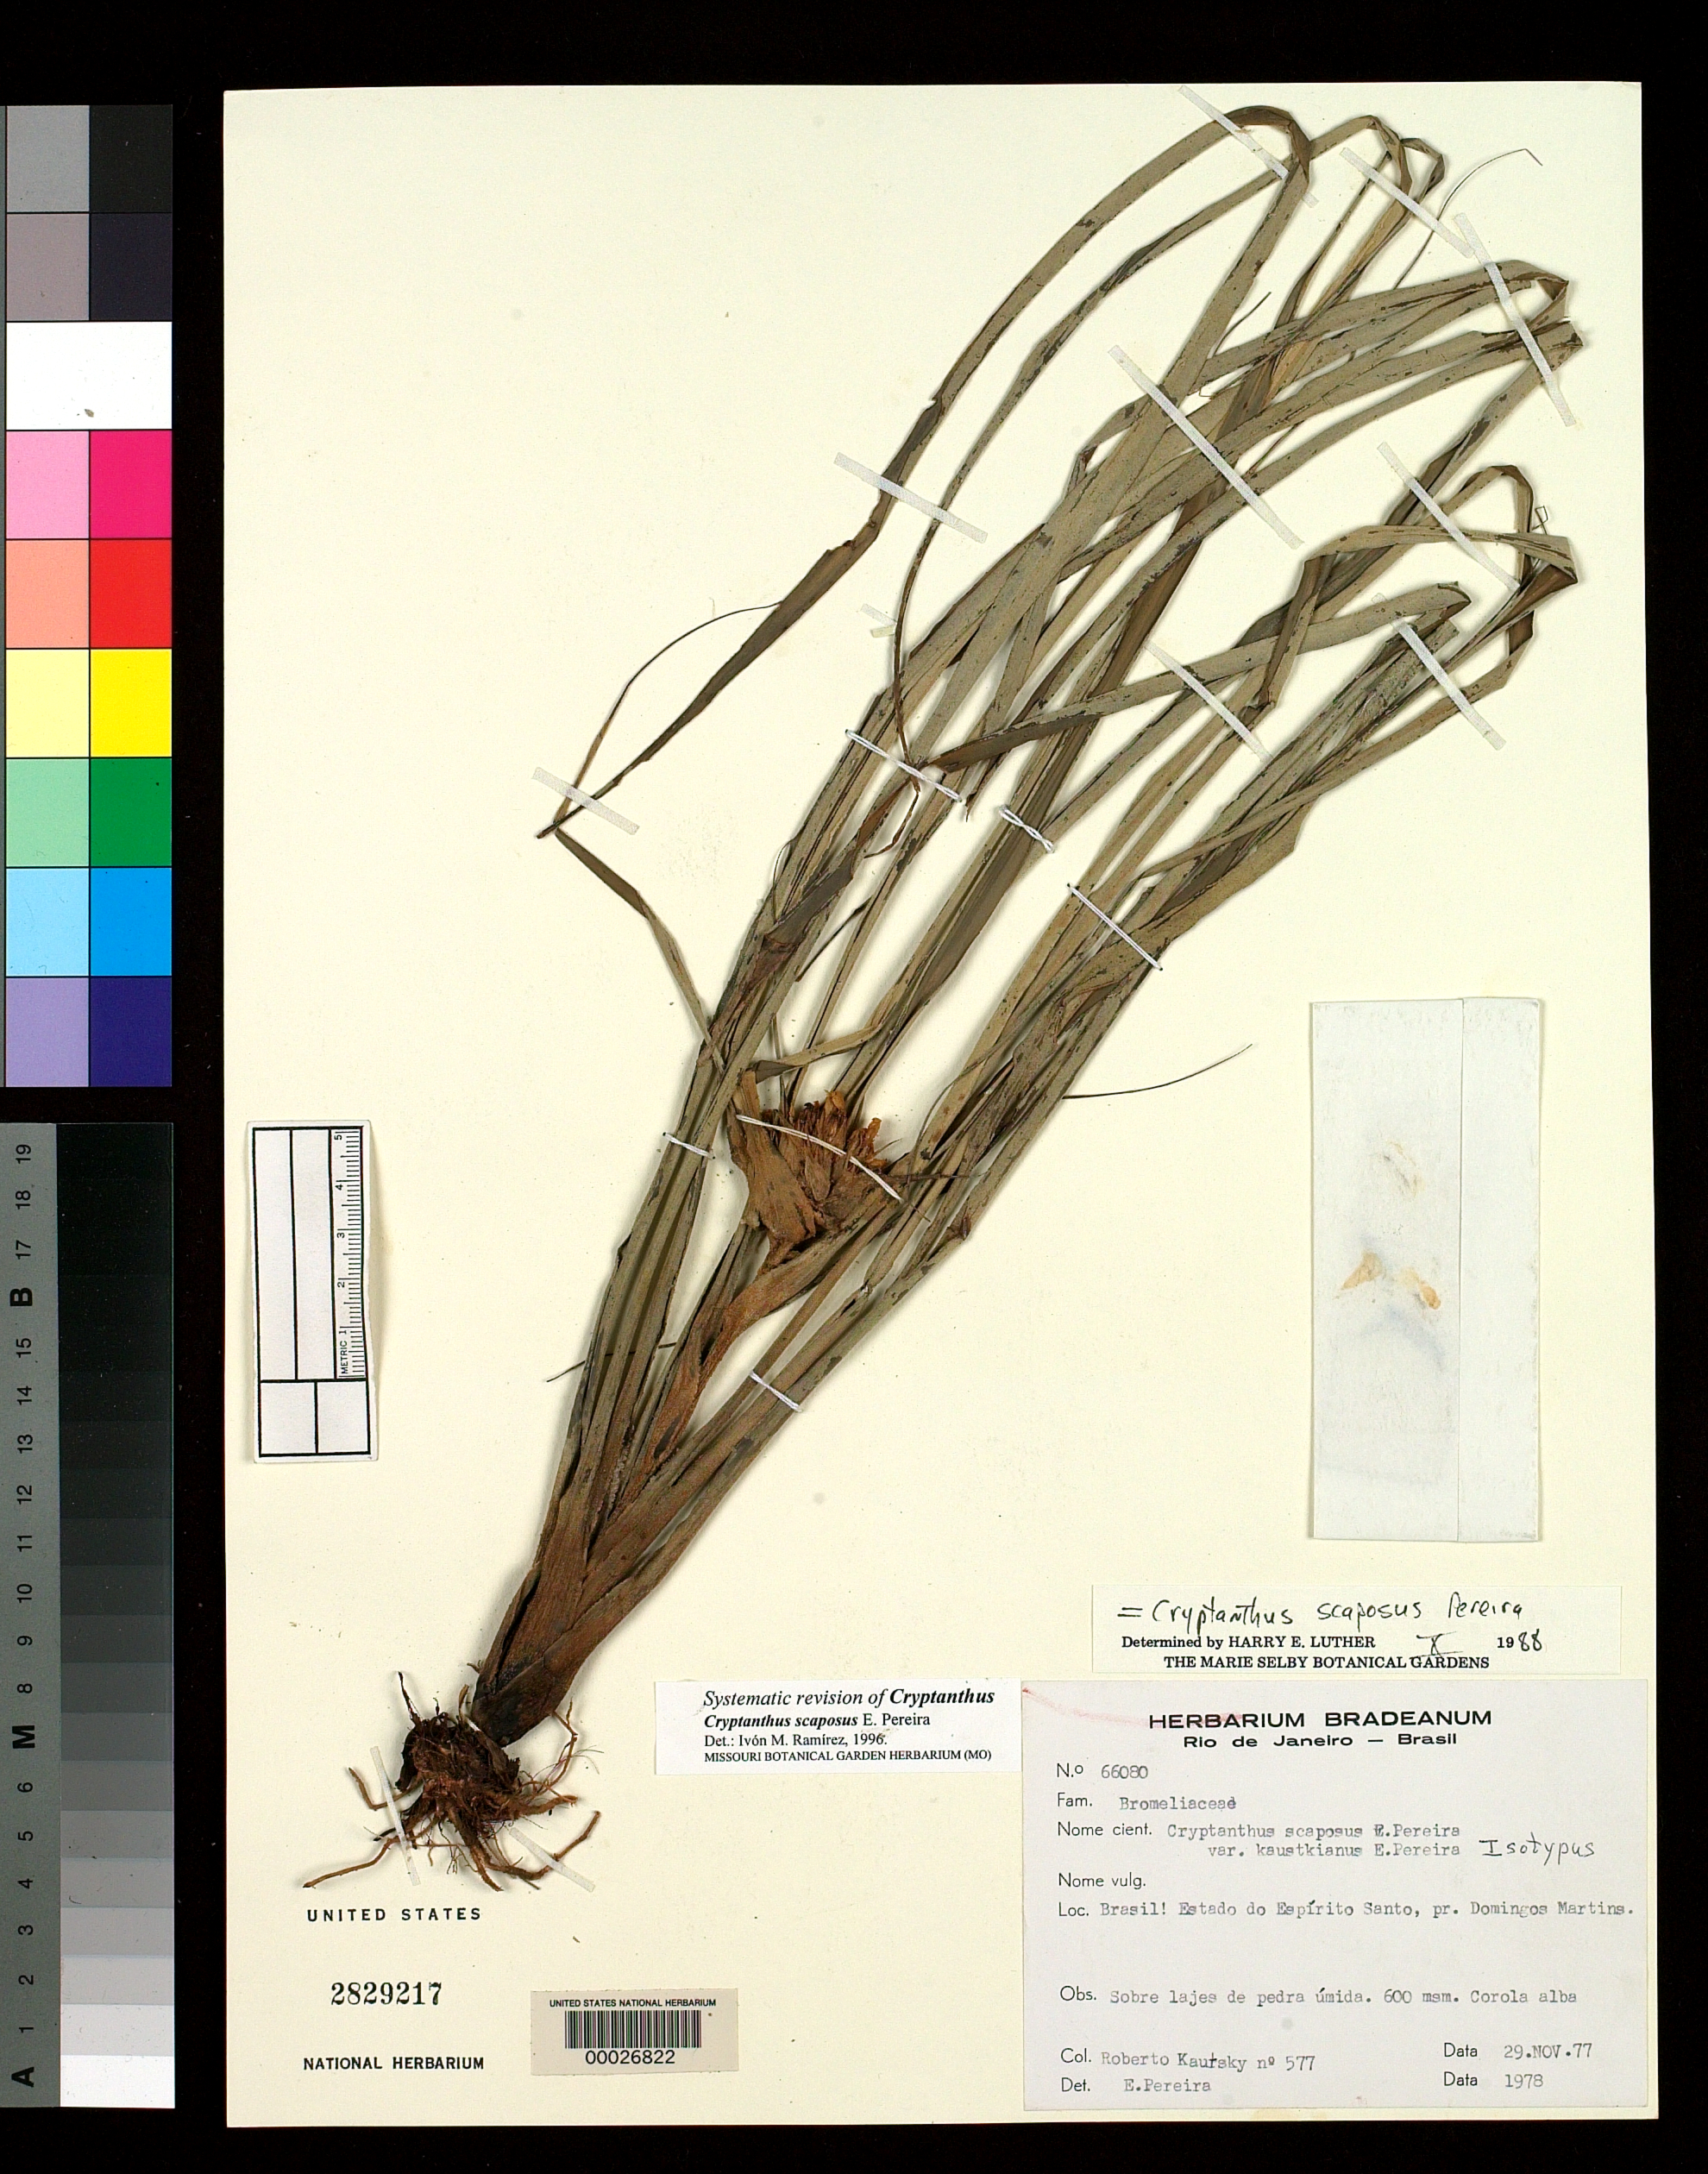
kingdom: Plantae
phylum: Tracheophyta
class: Liliopsida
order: Poales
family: Bromeliaceae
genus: Cryptanthus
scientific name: Cryptanthus scaposus var. kautskyanus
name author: E. Pereira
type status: Isotype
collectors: R. Kautsky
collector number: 577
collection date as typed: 29 Nov 1977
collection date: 1977-11-29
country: Brazil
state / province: Espírito Santo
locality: Pr. Domingos Martins.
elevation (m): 600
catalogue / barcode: US 2829217